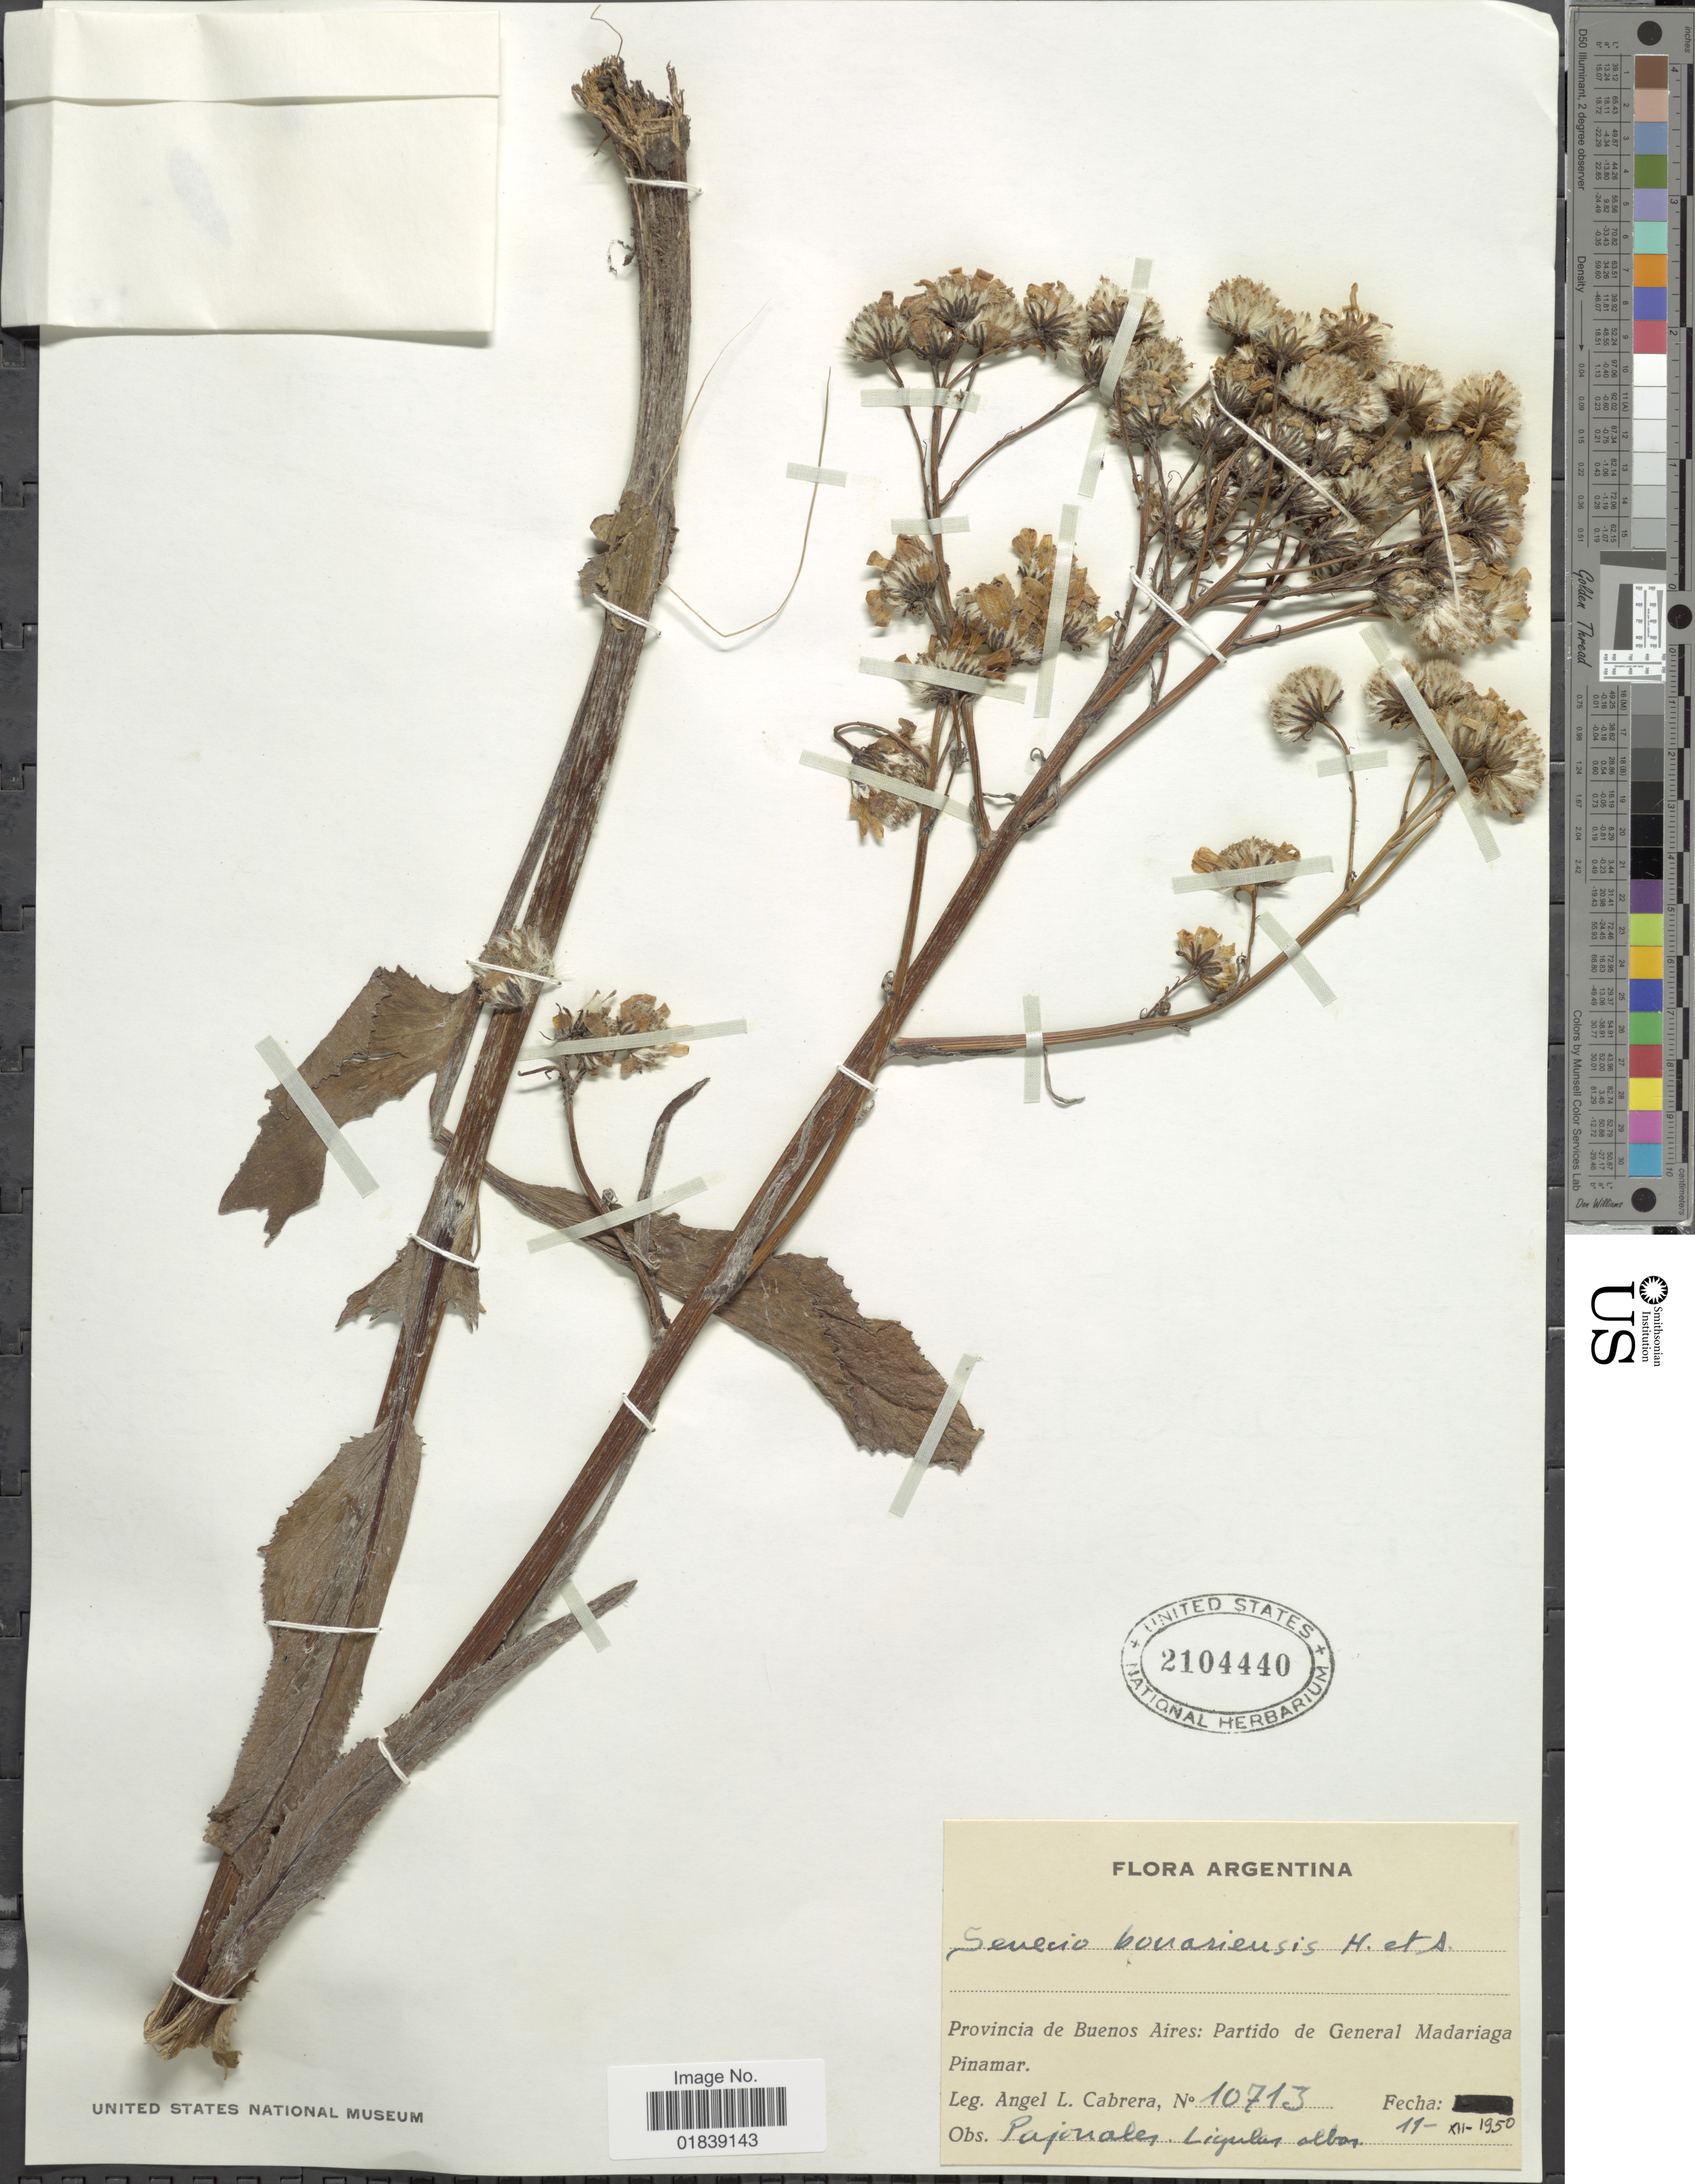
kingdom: Plantae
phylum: Tracheophyta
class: Magnoliopsida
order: Asterales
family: Asteraceae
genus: Senecio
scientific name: Senecio bonariensis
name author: Hook. & Arn.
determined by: Salomon, Luciana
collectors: A. L. Cabrera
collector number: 10713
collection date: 1950-12-11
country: Argentina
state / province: Buenos Aires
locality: Partido de General Madariaga Pinamar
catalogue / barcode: US 2104440